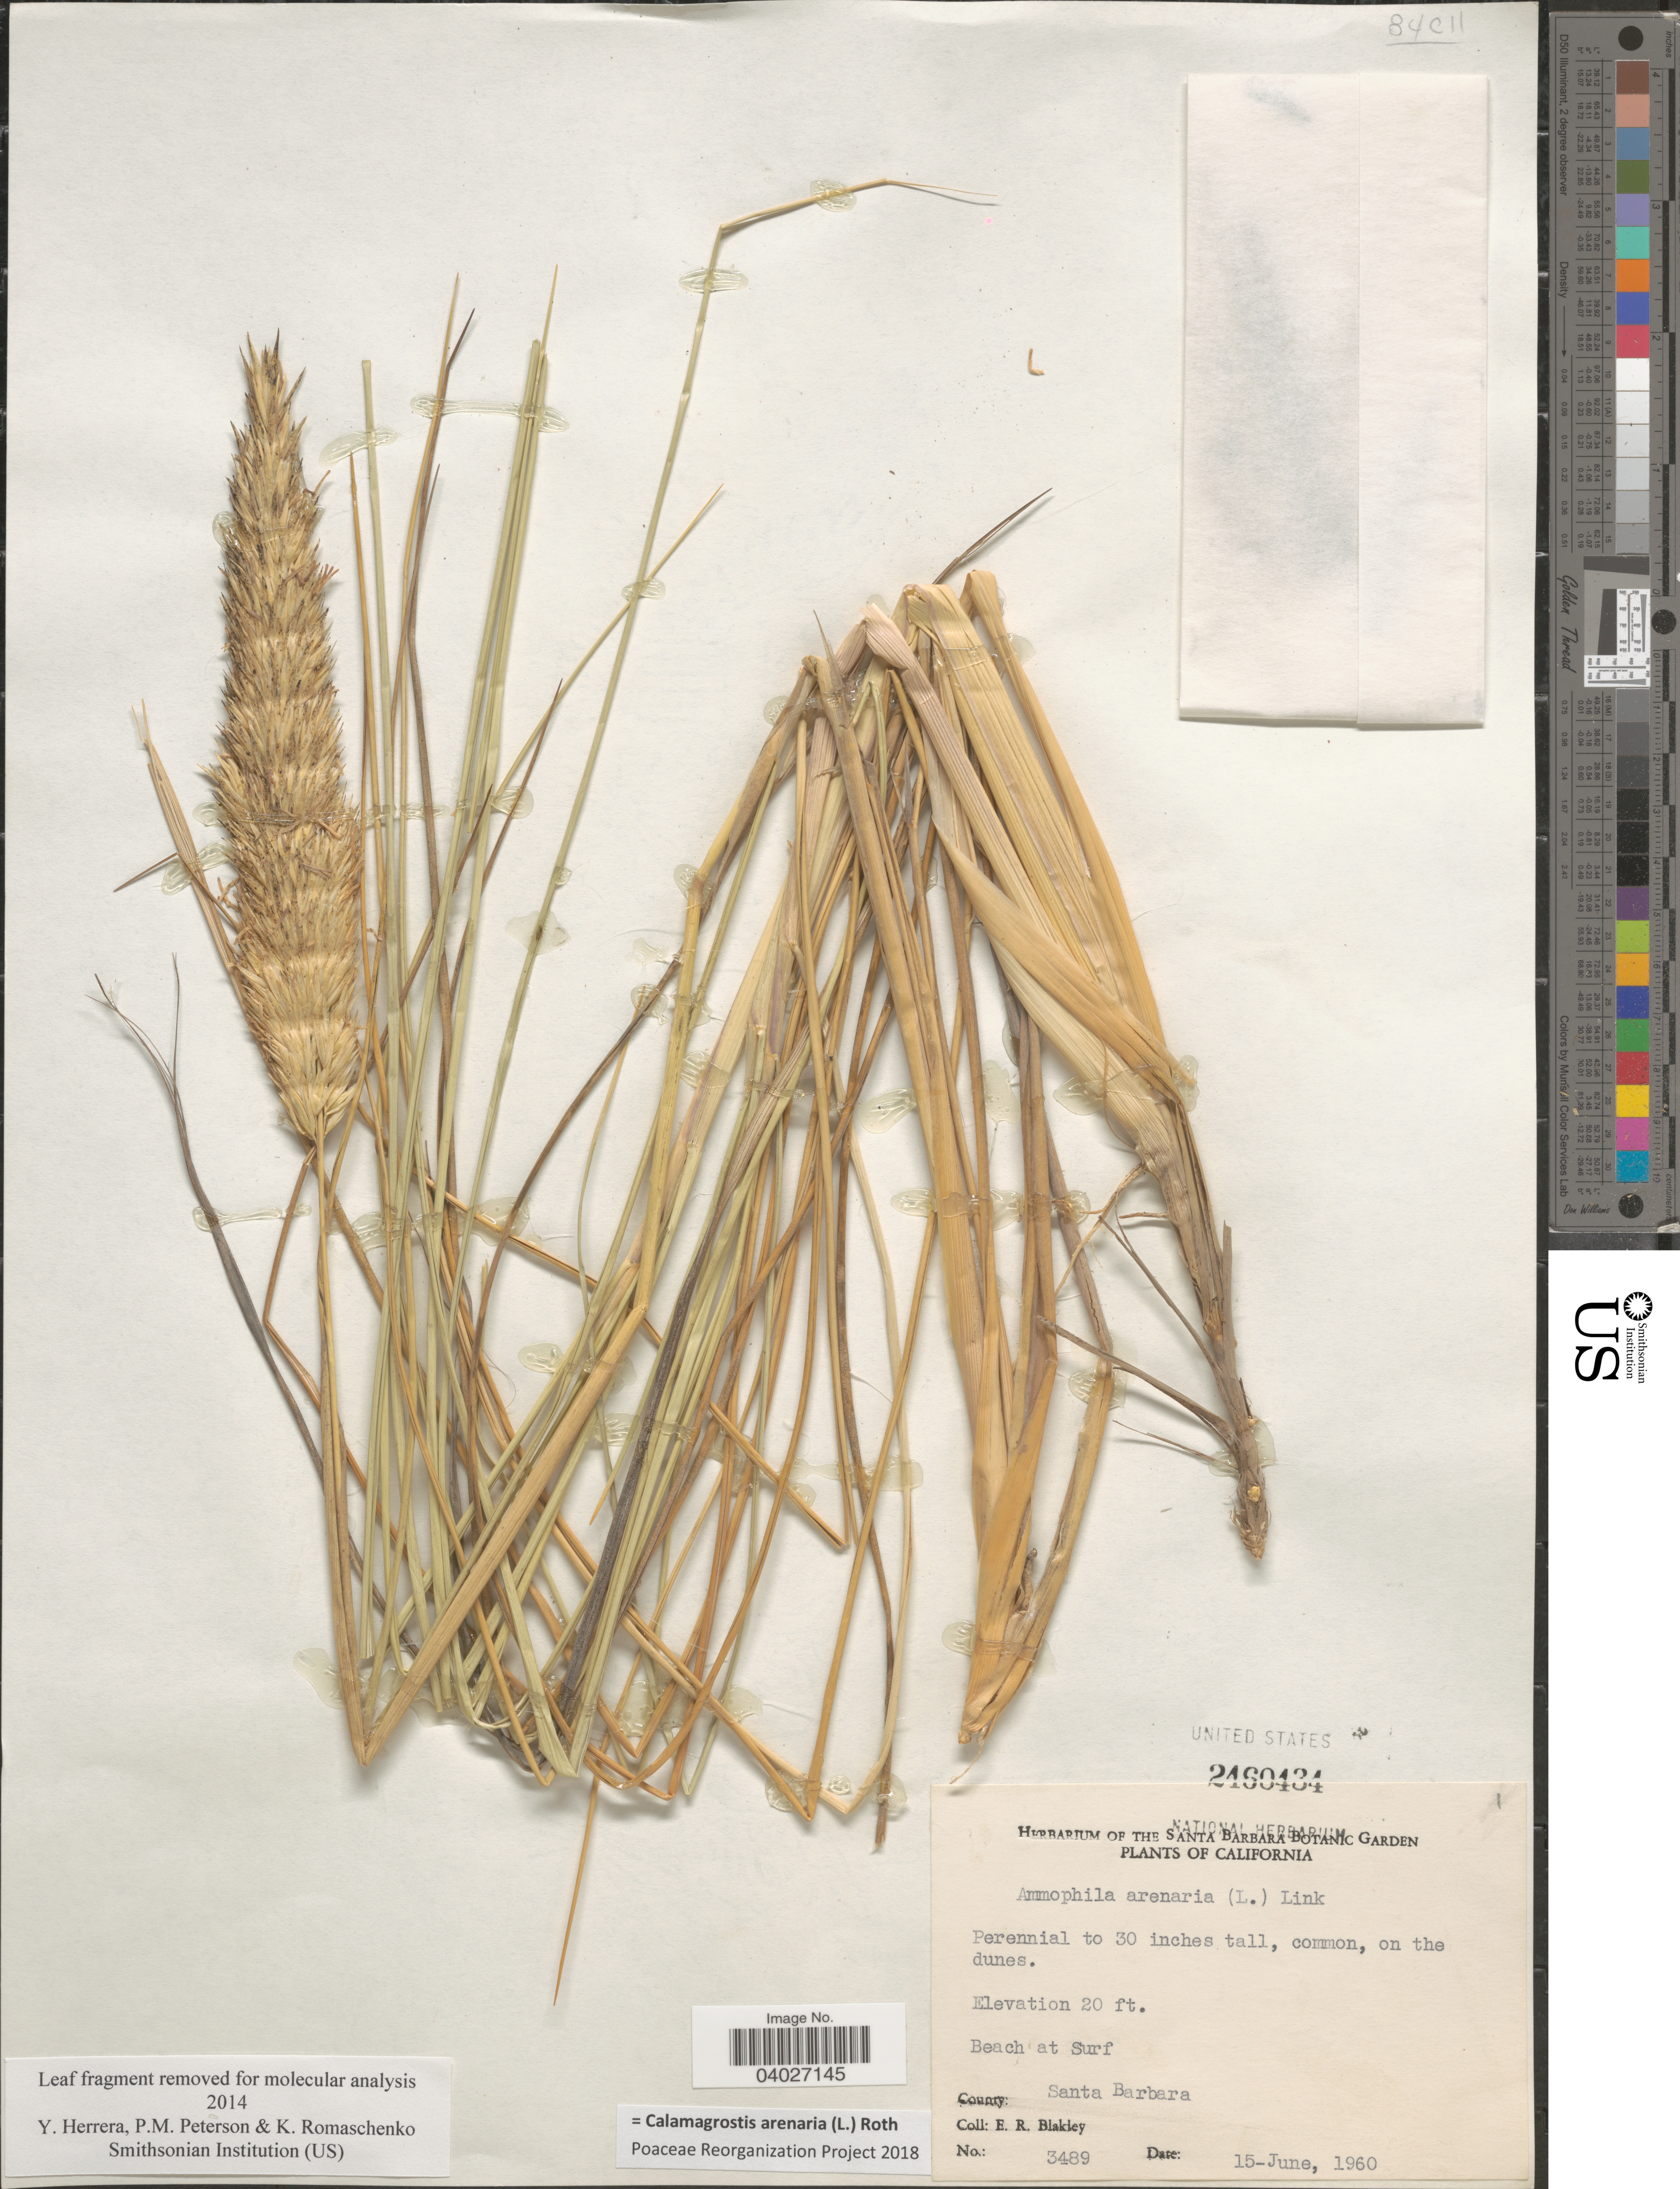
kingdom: Plantae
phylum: Tracheophyta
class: Liliopsida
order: Poales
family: Poaceae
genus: Calamagrostis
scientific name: Calamagrostis arenaria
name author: (L.) Roth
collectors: E. R. Blakley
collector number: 3489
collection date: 1960-06-15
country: United States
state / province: California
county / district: Santa Barbara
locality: Beach at Surf. County: Santa Barbara.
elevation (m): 6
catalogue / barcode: US 2460434